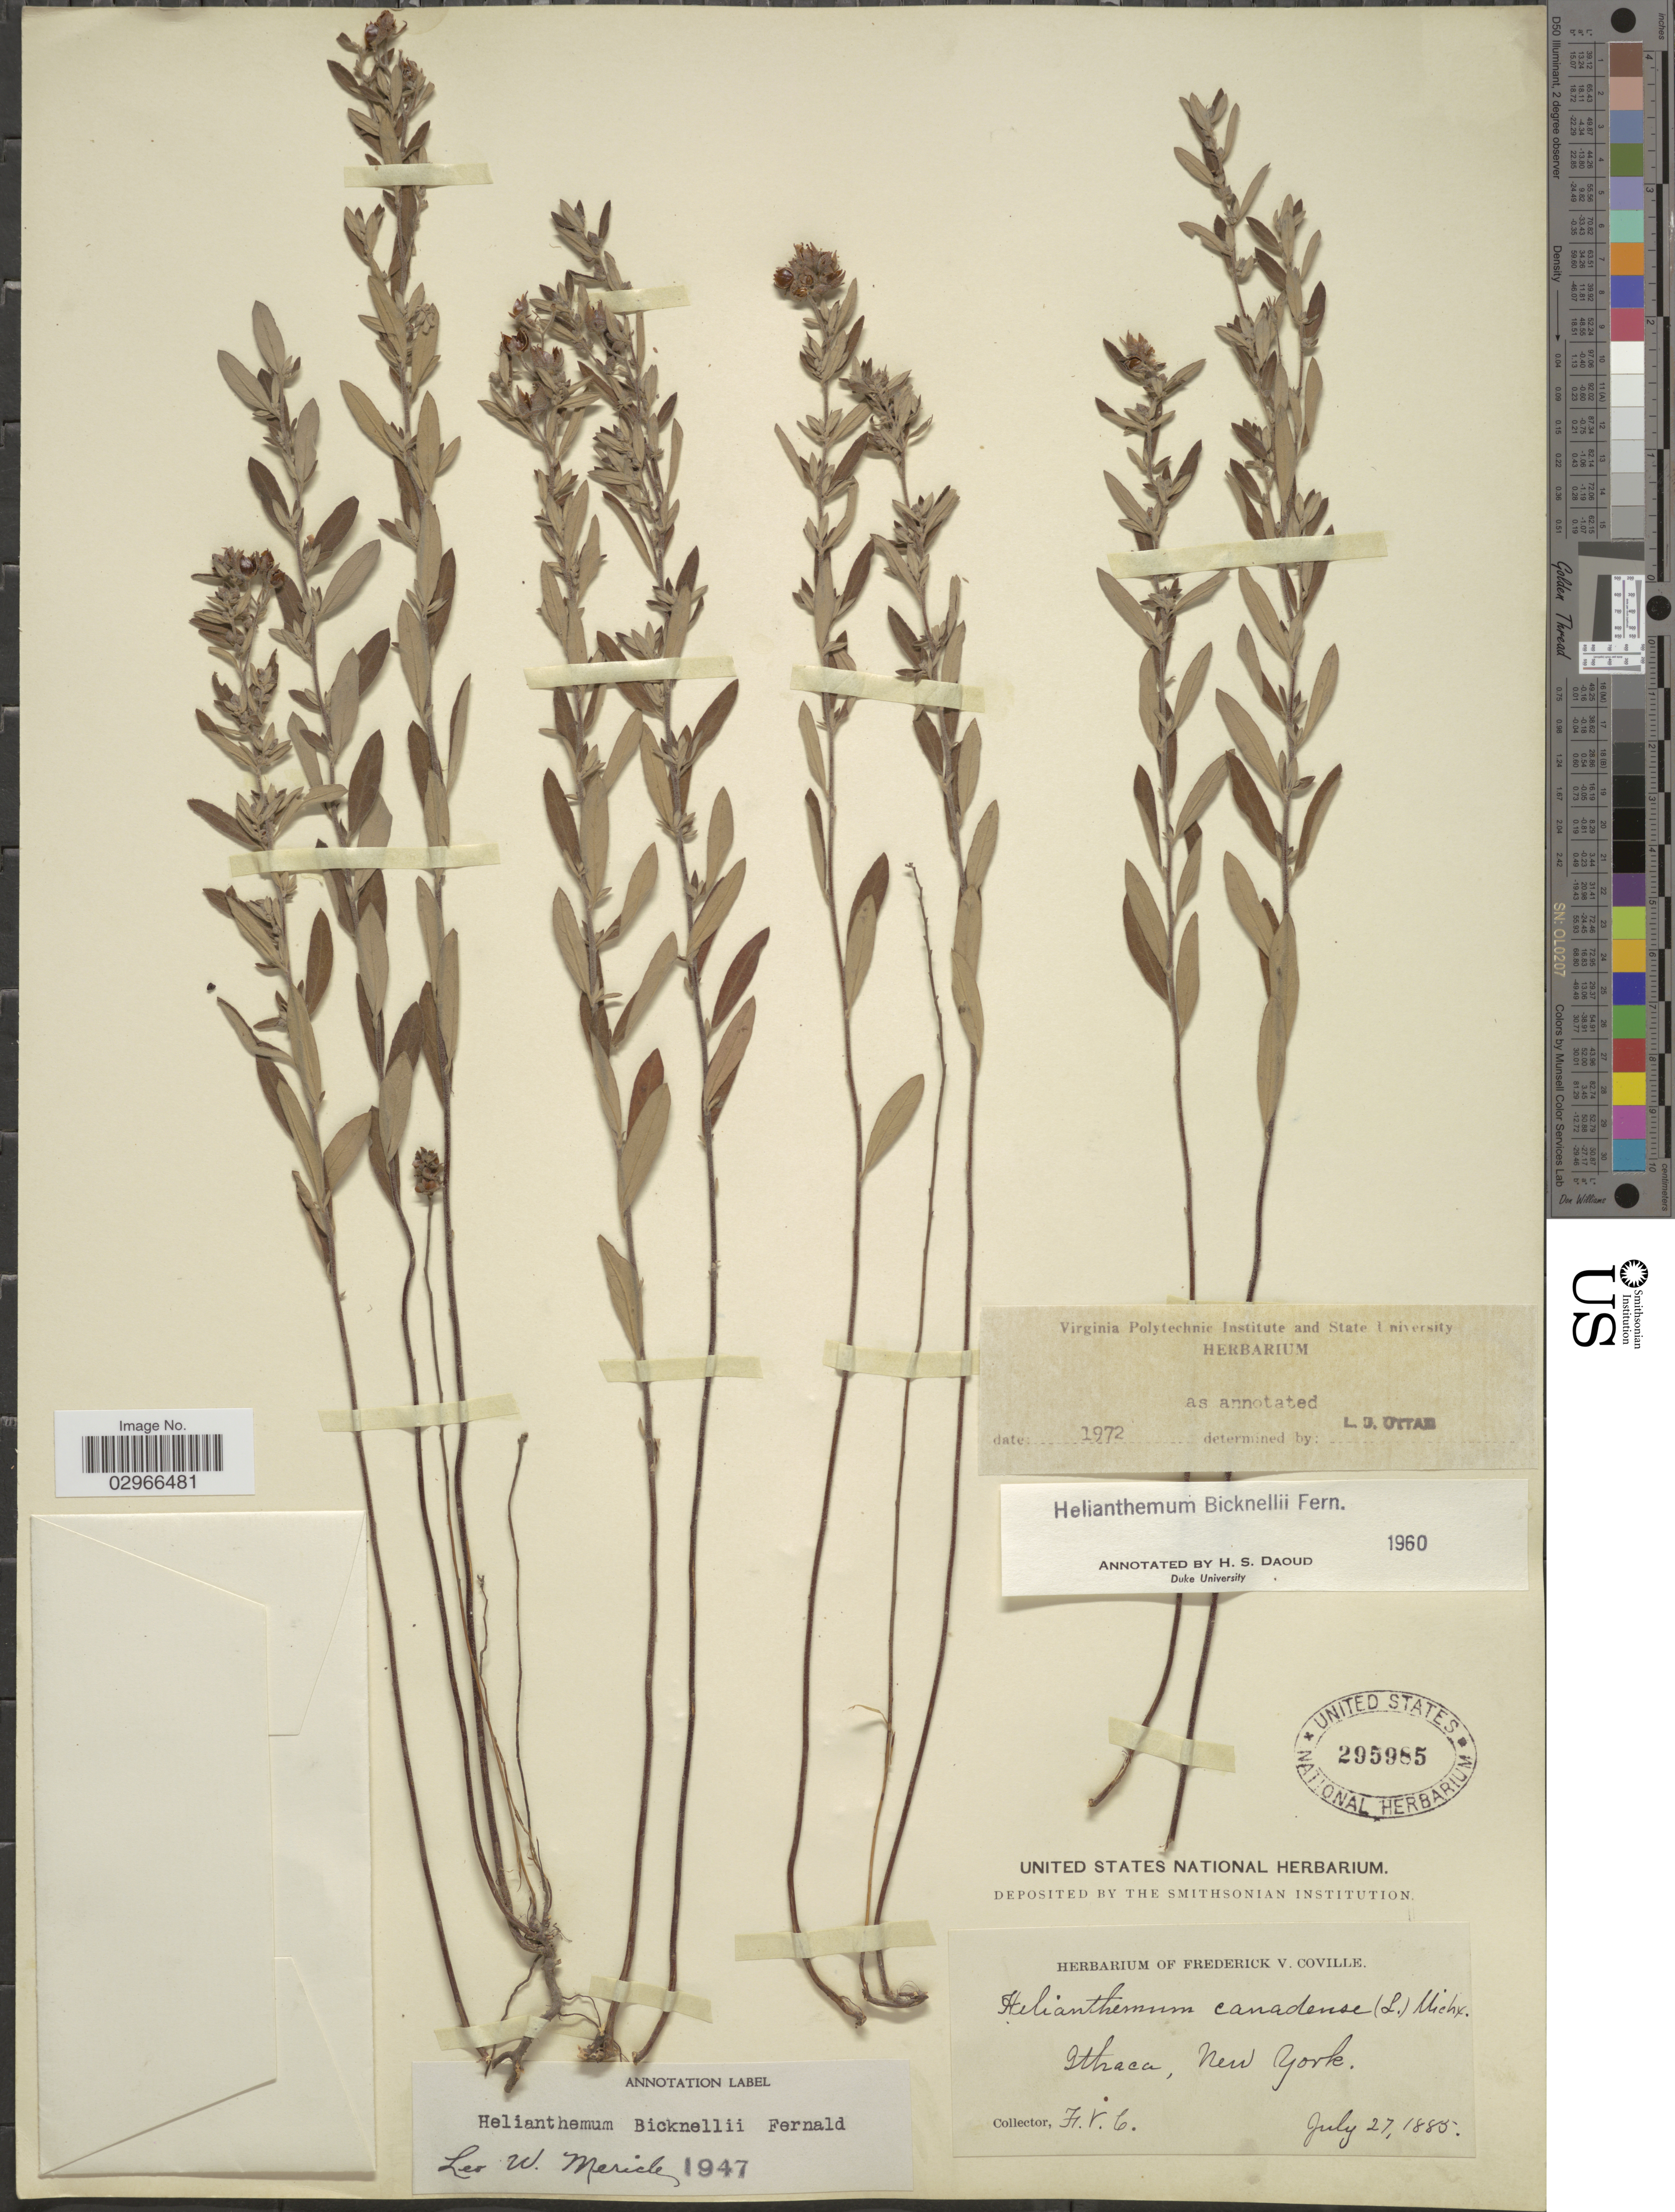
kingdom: Plantae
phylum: Tracheophyta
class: Magnoliopsida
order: Malvales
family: Cistaceae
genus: Helianthemum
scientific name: Helianthemum bicknellii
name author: Fernald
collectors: F. V. Coville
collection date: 1885-07-27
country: United States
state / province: New York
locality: Ithaca.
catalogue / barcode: US 295985